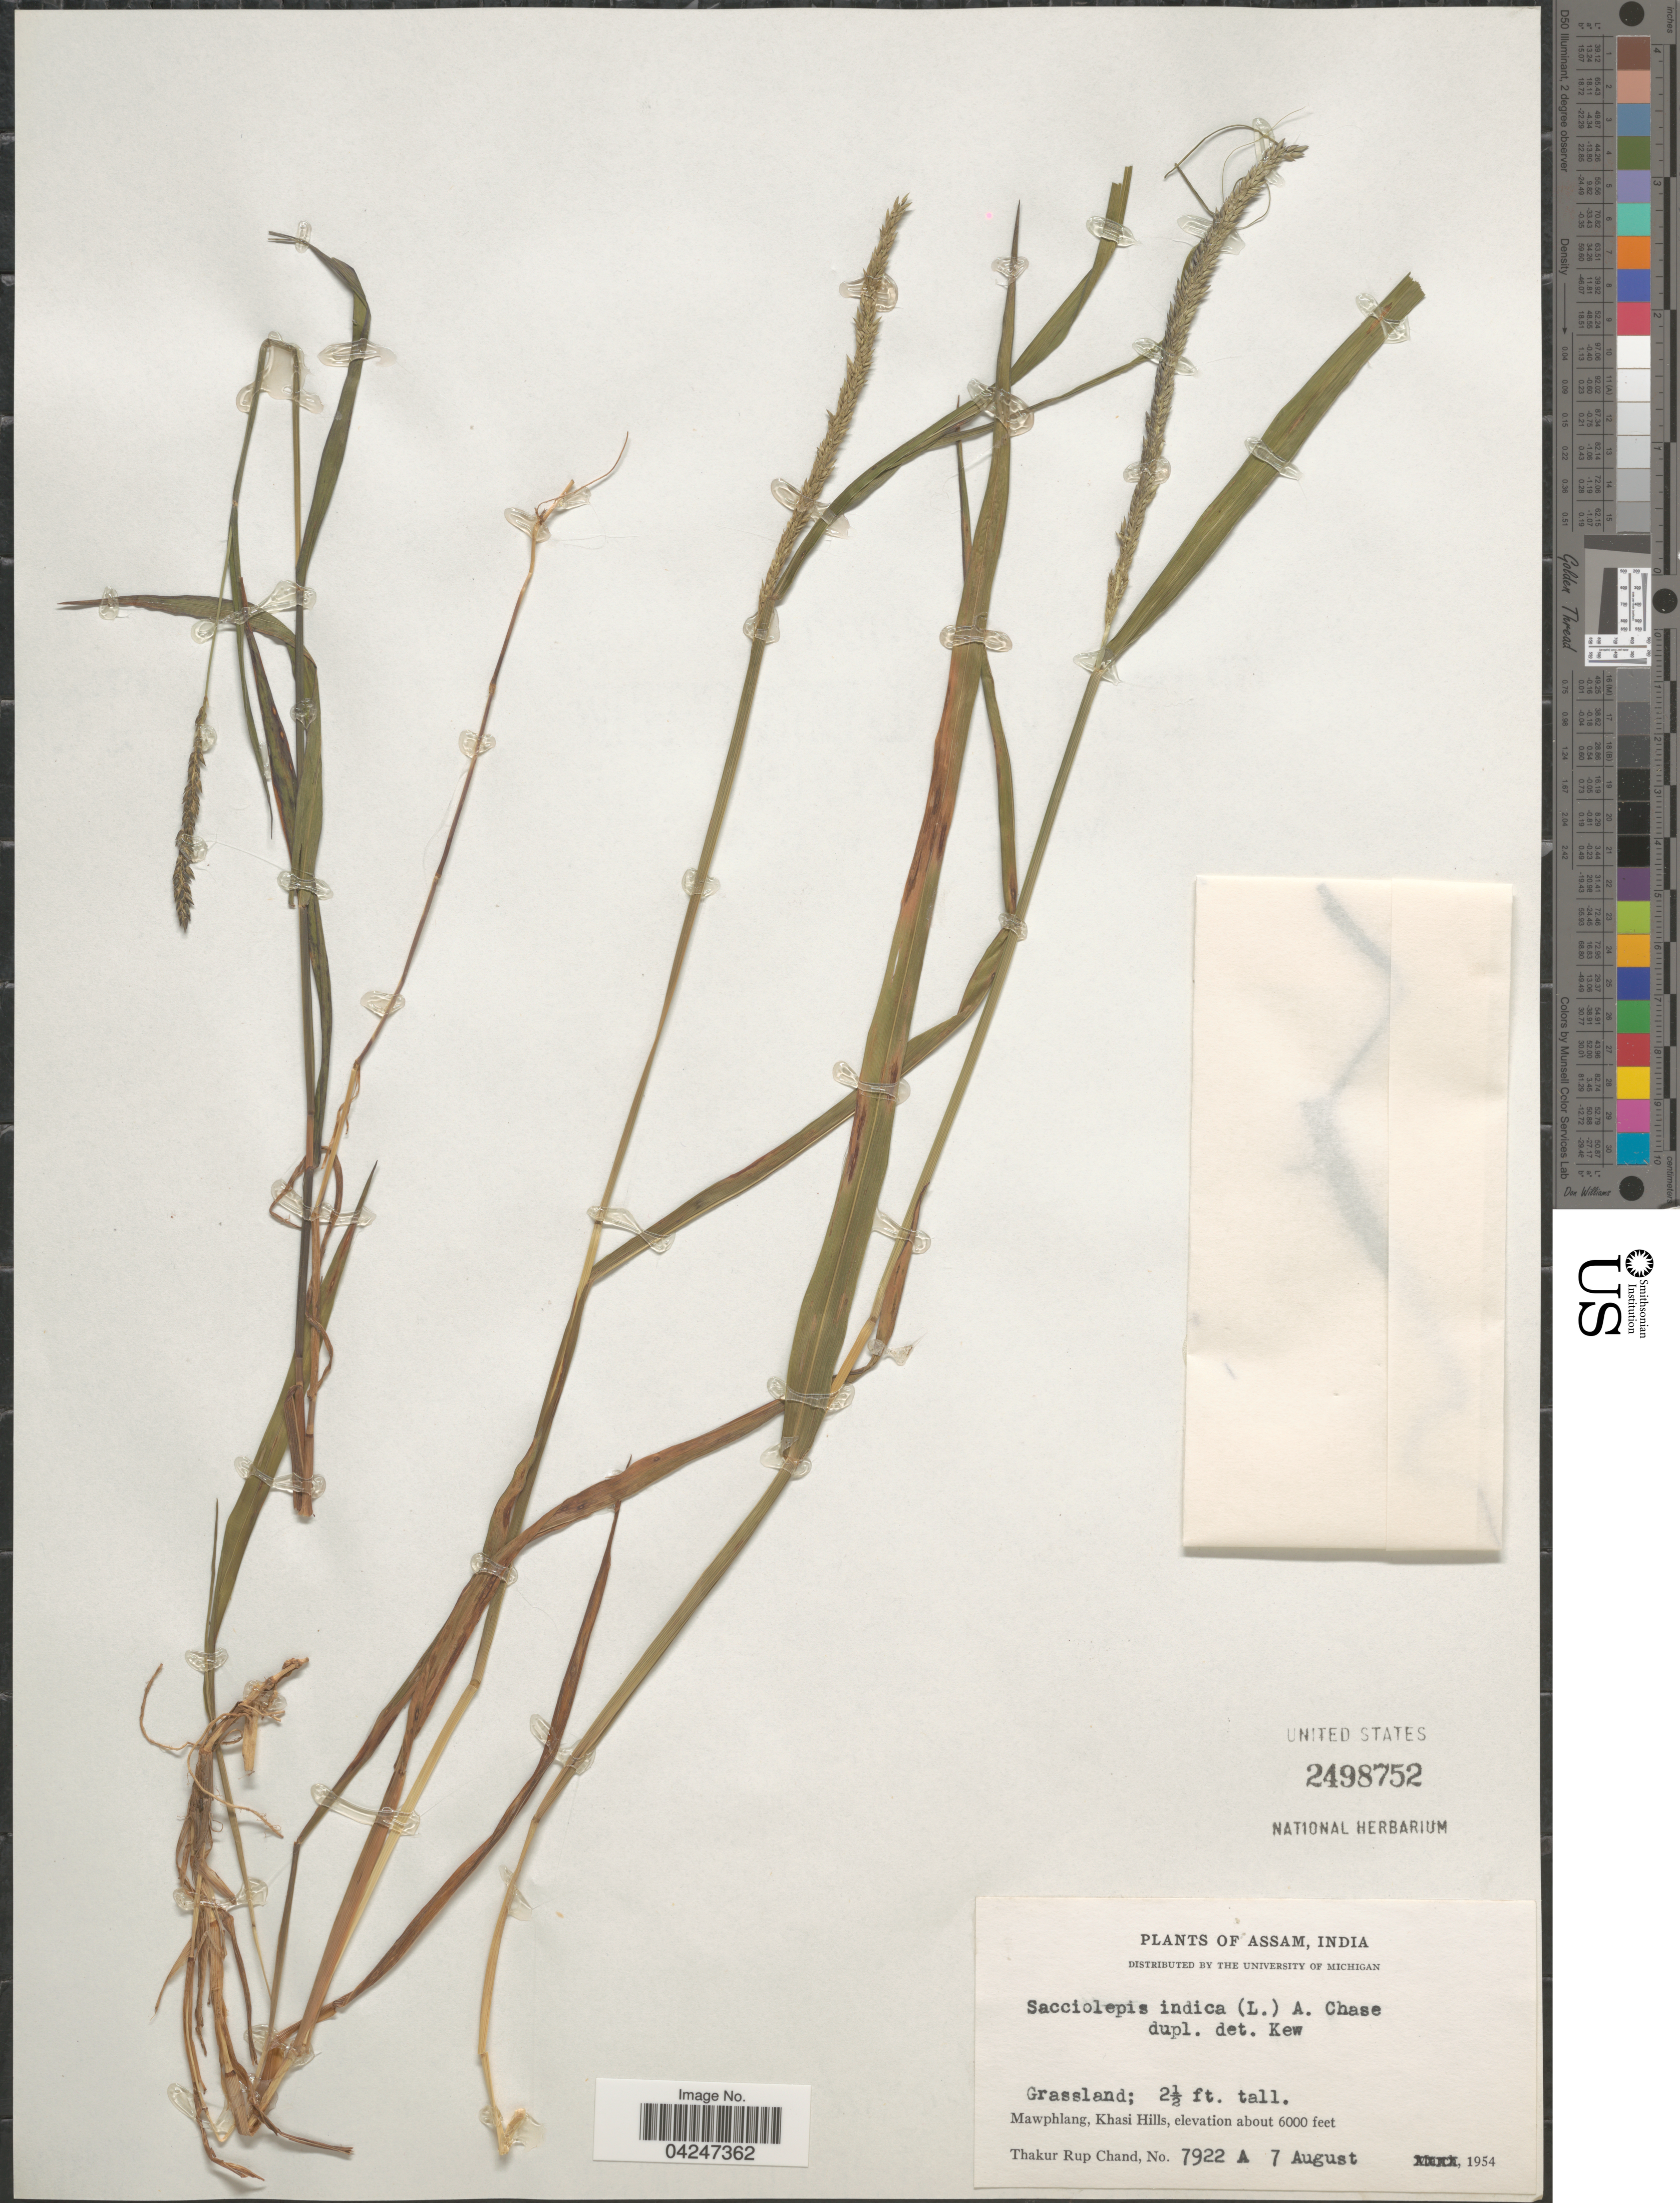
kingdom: Plantae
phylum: Tracheophyta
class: Liliopsida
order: Poales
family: Poaceae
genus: Sacciolepis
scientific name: Sacciolepis indica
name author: (L.) Chase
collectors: T. R. Chand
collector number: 7922A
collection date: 1954-08-07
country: India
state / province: Meghalaya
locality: Mawphlang, Khasi Hills.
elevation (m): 1829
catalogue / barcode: US 2498752